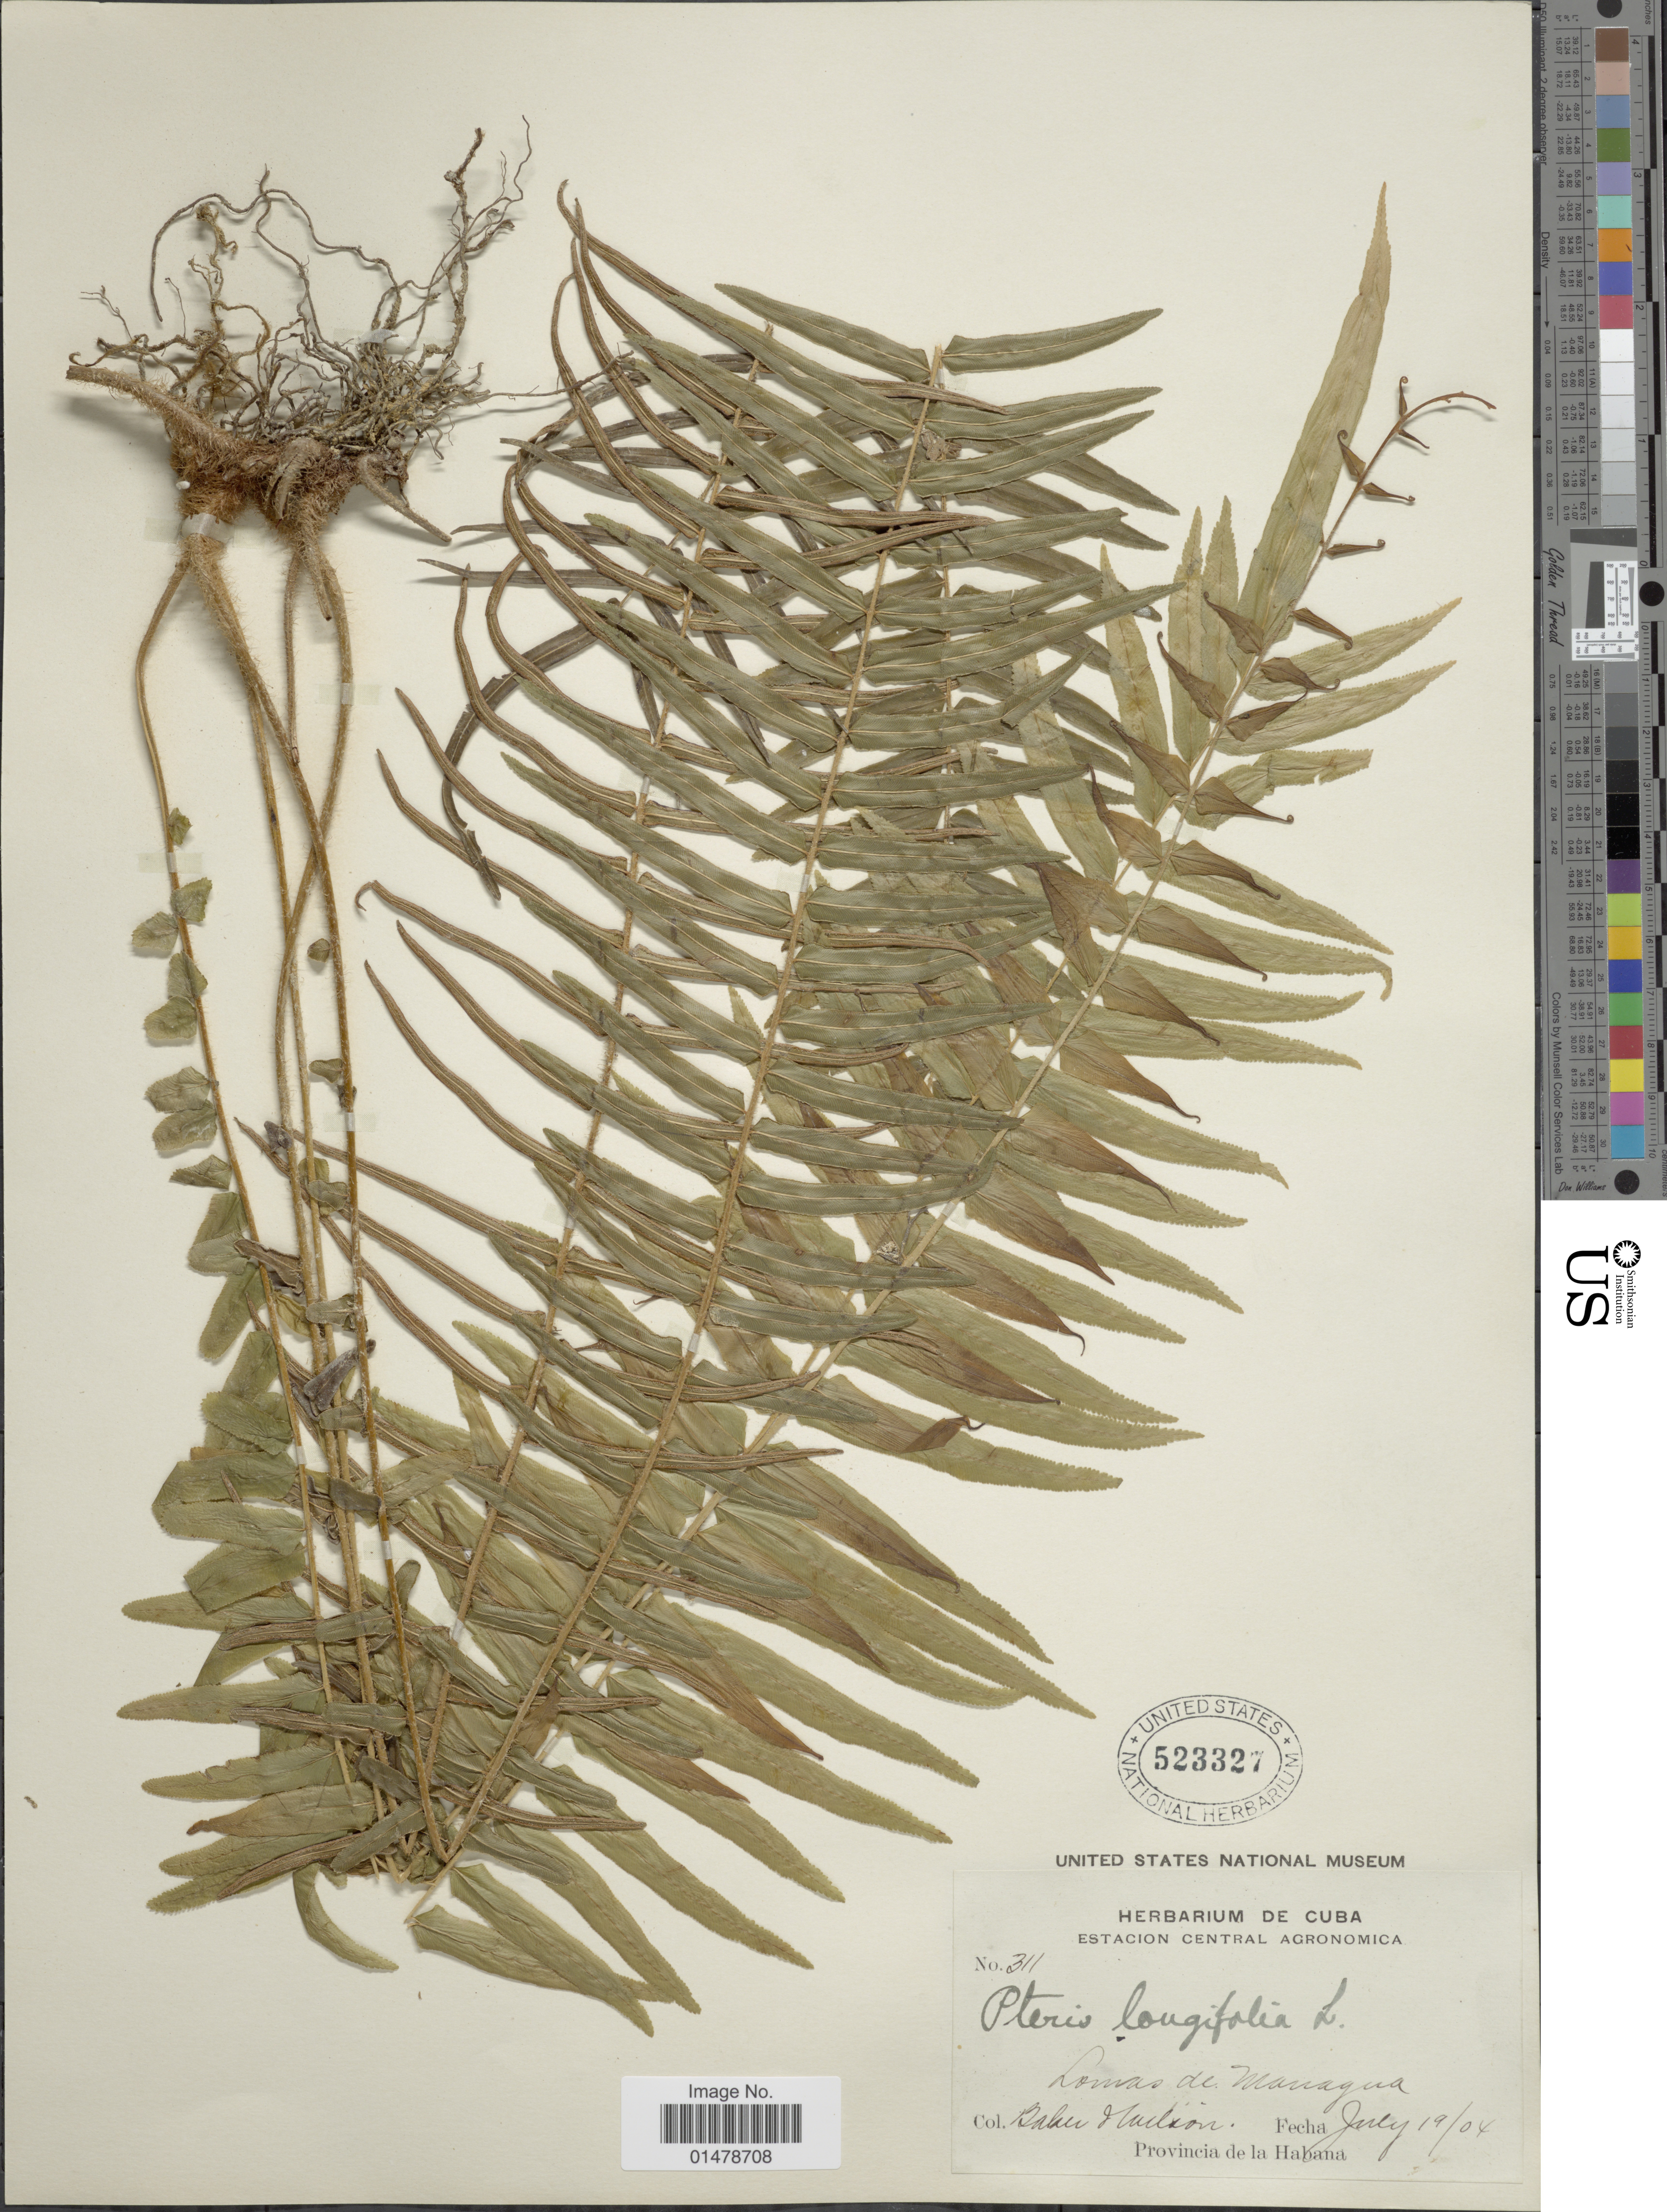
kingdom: Plantae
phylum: Tracheophyta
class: Polypodiopsida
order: Polypodiales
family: Pteridaceae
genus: Pteris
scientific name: Pteris longifolia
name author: L.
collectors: -- Baker & -- Hudson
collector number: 311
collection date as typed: Transcribed d/m/y: 19/7/4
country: Cuba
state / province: La Habana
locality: Lomas de managua. Provincia de la Habana.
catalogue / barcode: US 523327